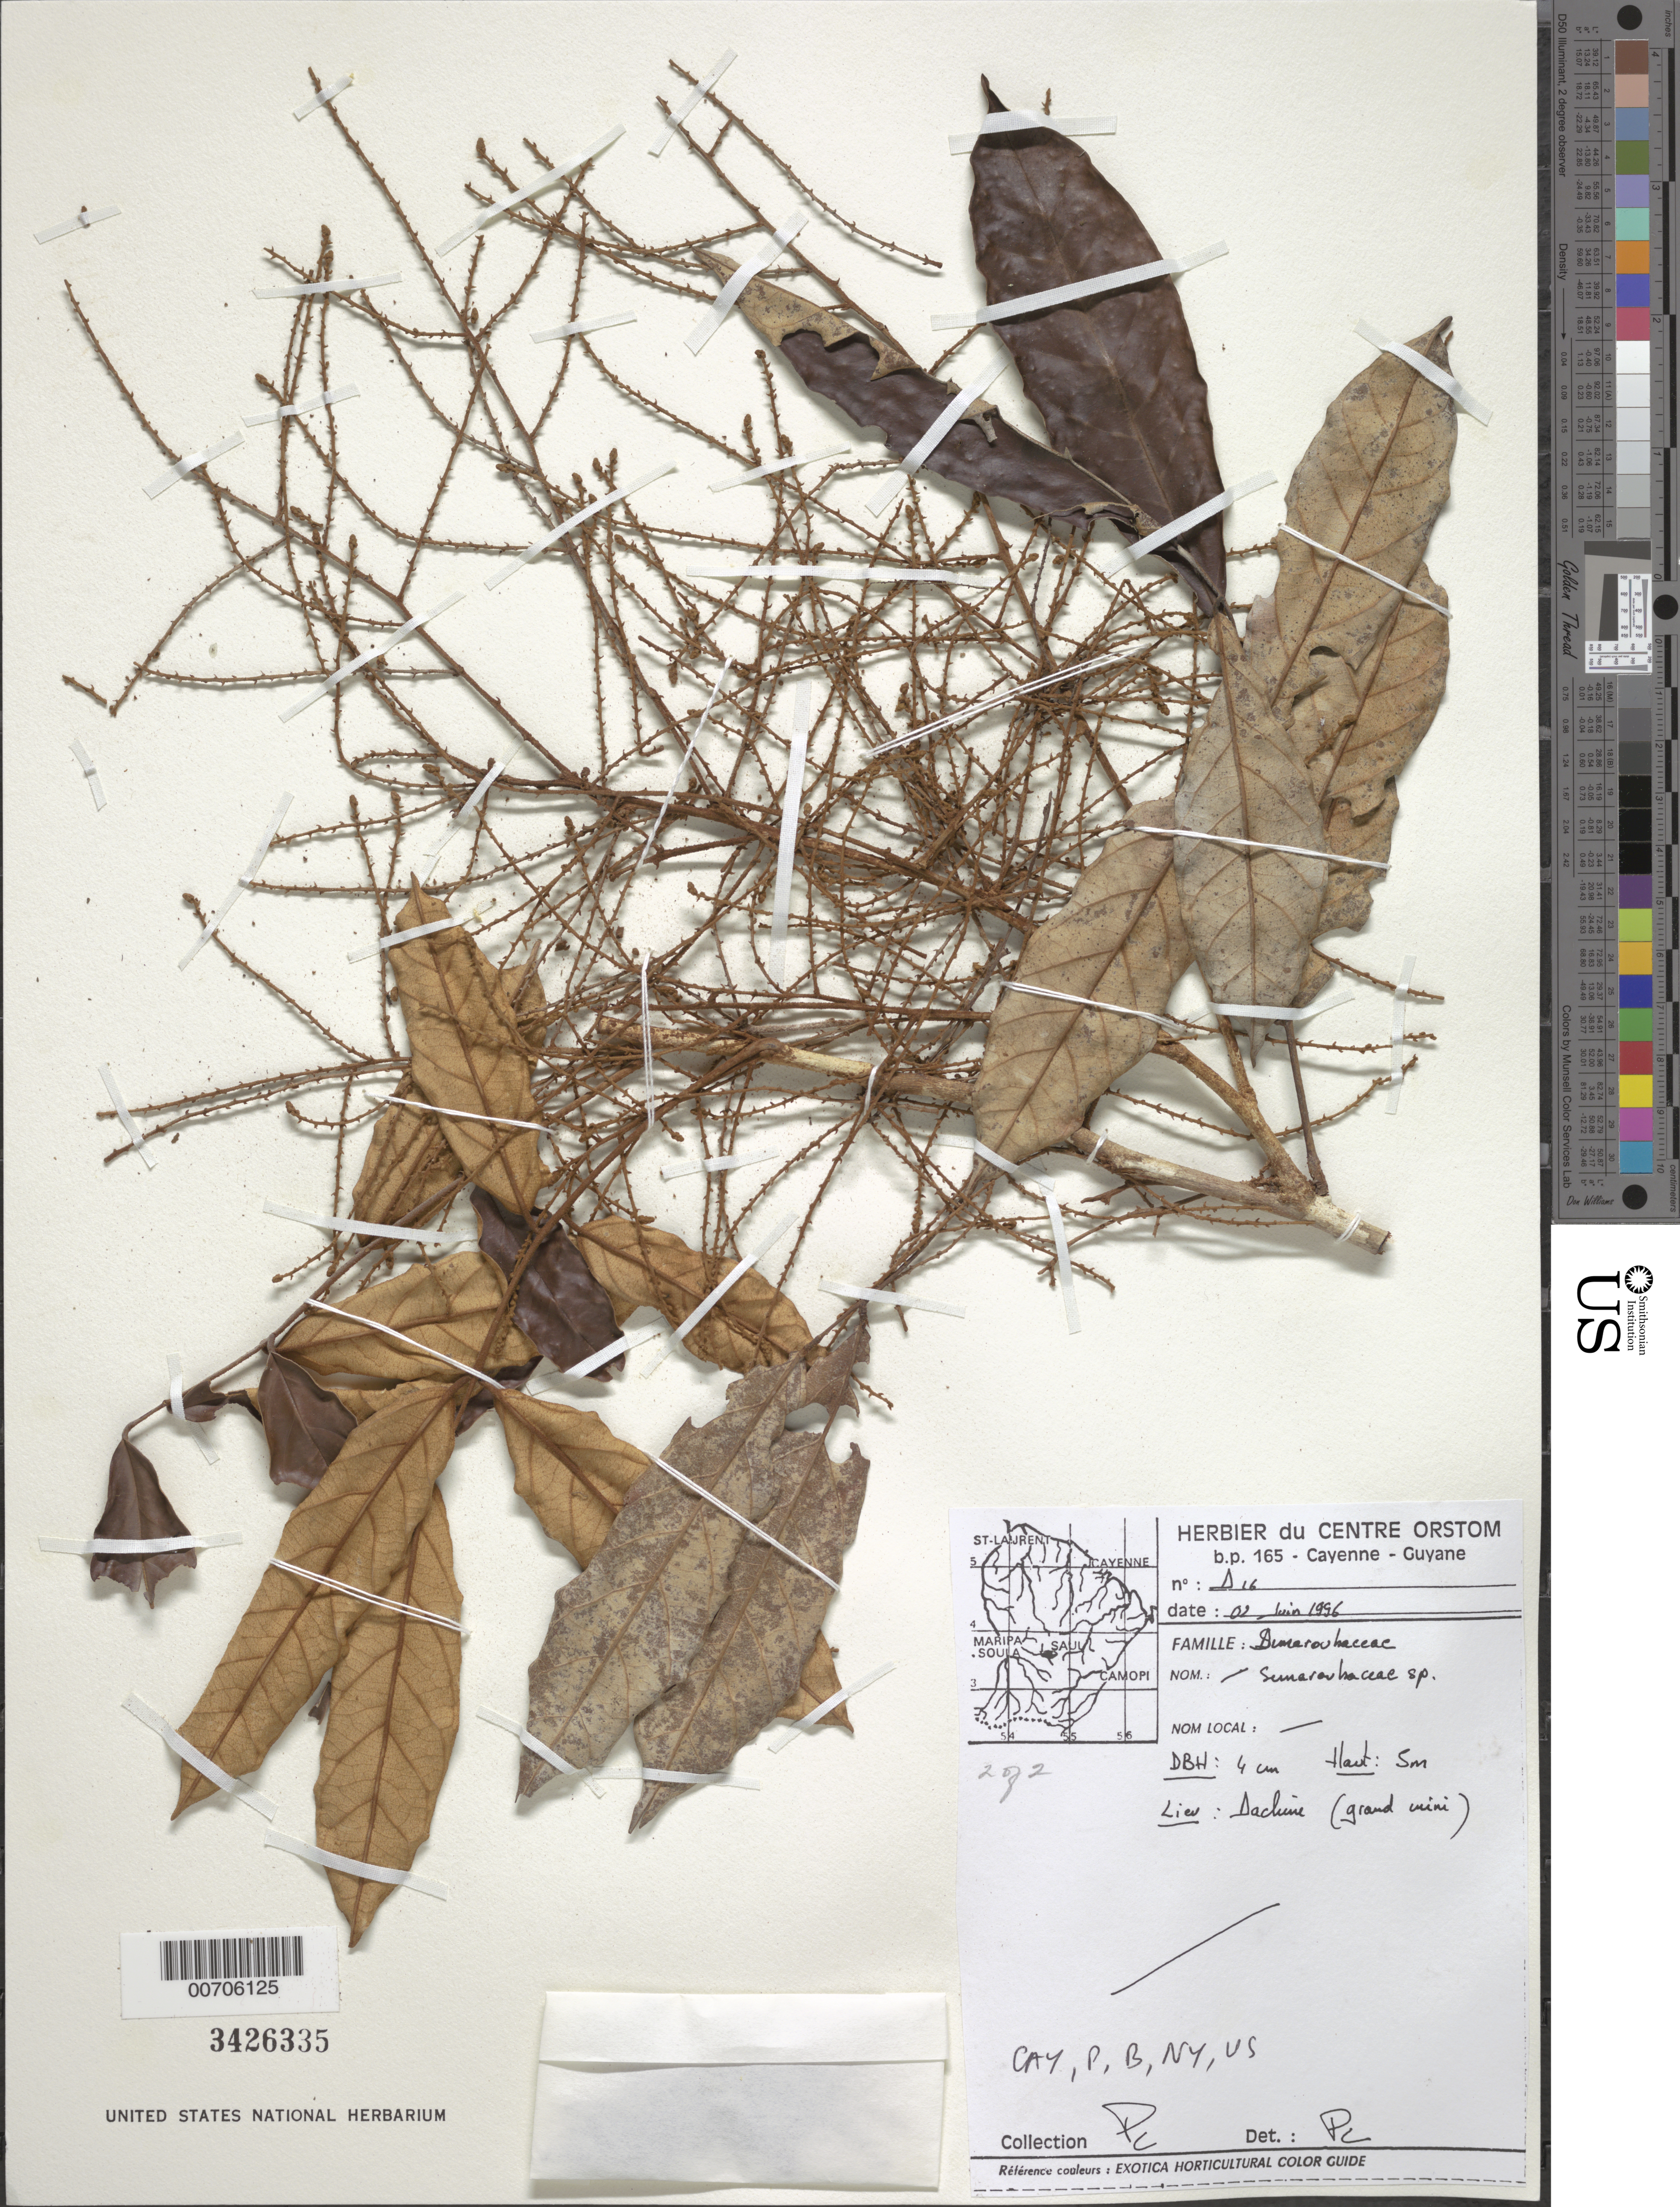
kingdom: Plantae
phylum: Tracheophyta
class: Magnoliopsida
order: Sapindales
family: Simaroubaceae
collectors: P. C.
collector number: D16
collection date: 1996-06-02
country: French Guiana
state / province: Cayenne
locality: Dachine (Grand Inini).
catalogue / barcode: US 3426335